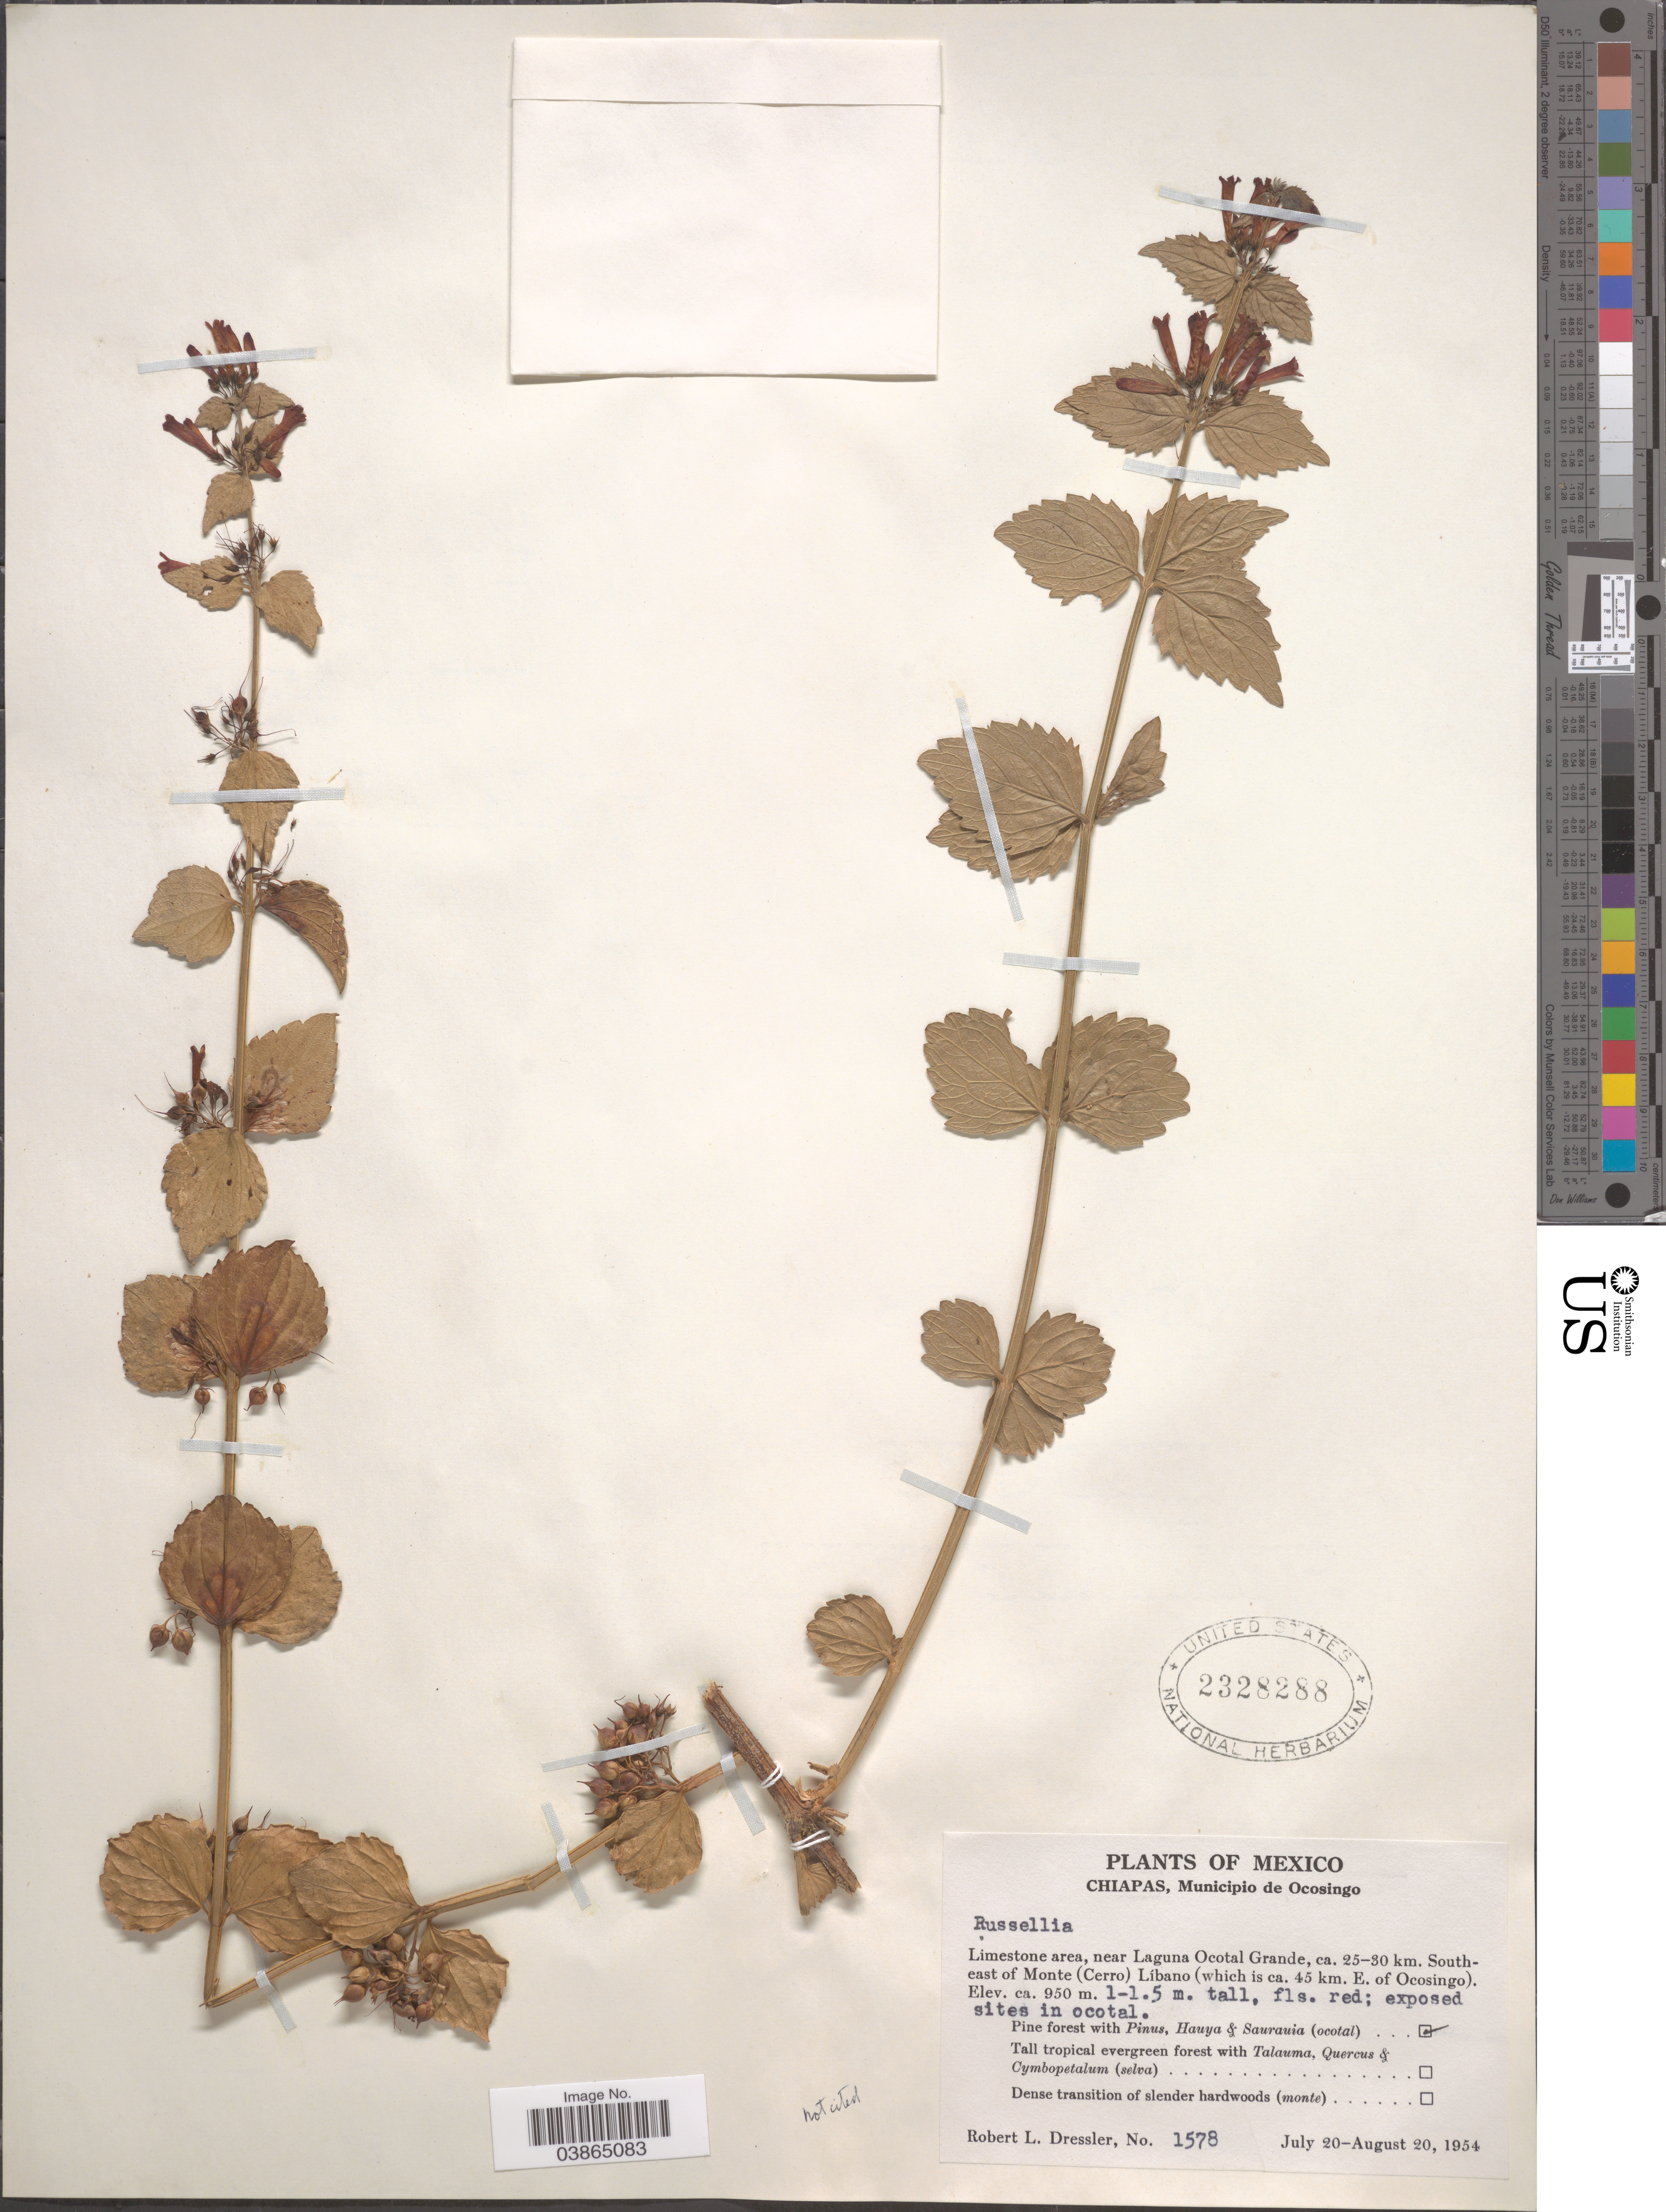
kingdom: Plantae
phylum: Tracheophyta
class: Magnoliopsida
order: Lamiales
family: Plantaginaceae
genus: Russelia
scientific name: Russelia sp.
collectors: R. Dressler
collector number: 1578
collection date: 1954-07-20/1954-08-20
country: Mexico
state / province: Chiapas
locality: Municipio de Ocosingo. Limestone area, near Laguna Ocotal Grande, ca. 25-30 km. South east of Monte (Cerro) Líbano (which is ca. 45 km. E. of Ocosingo).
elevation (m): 950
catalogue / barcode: US 2328288